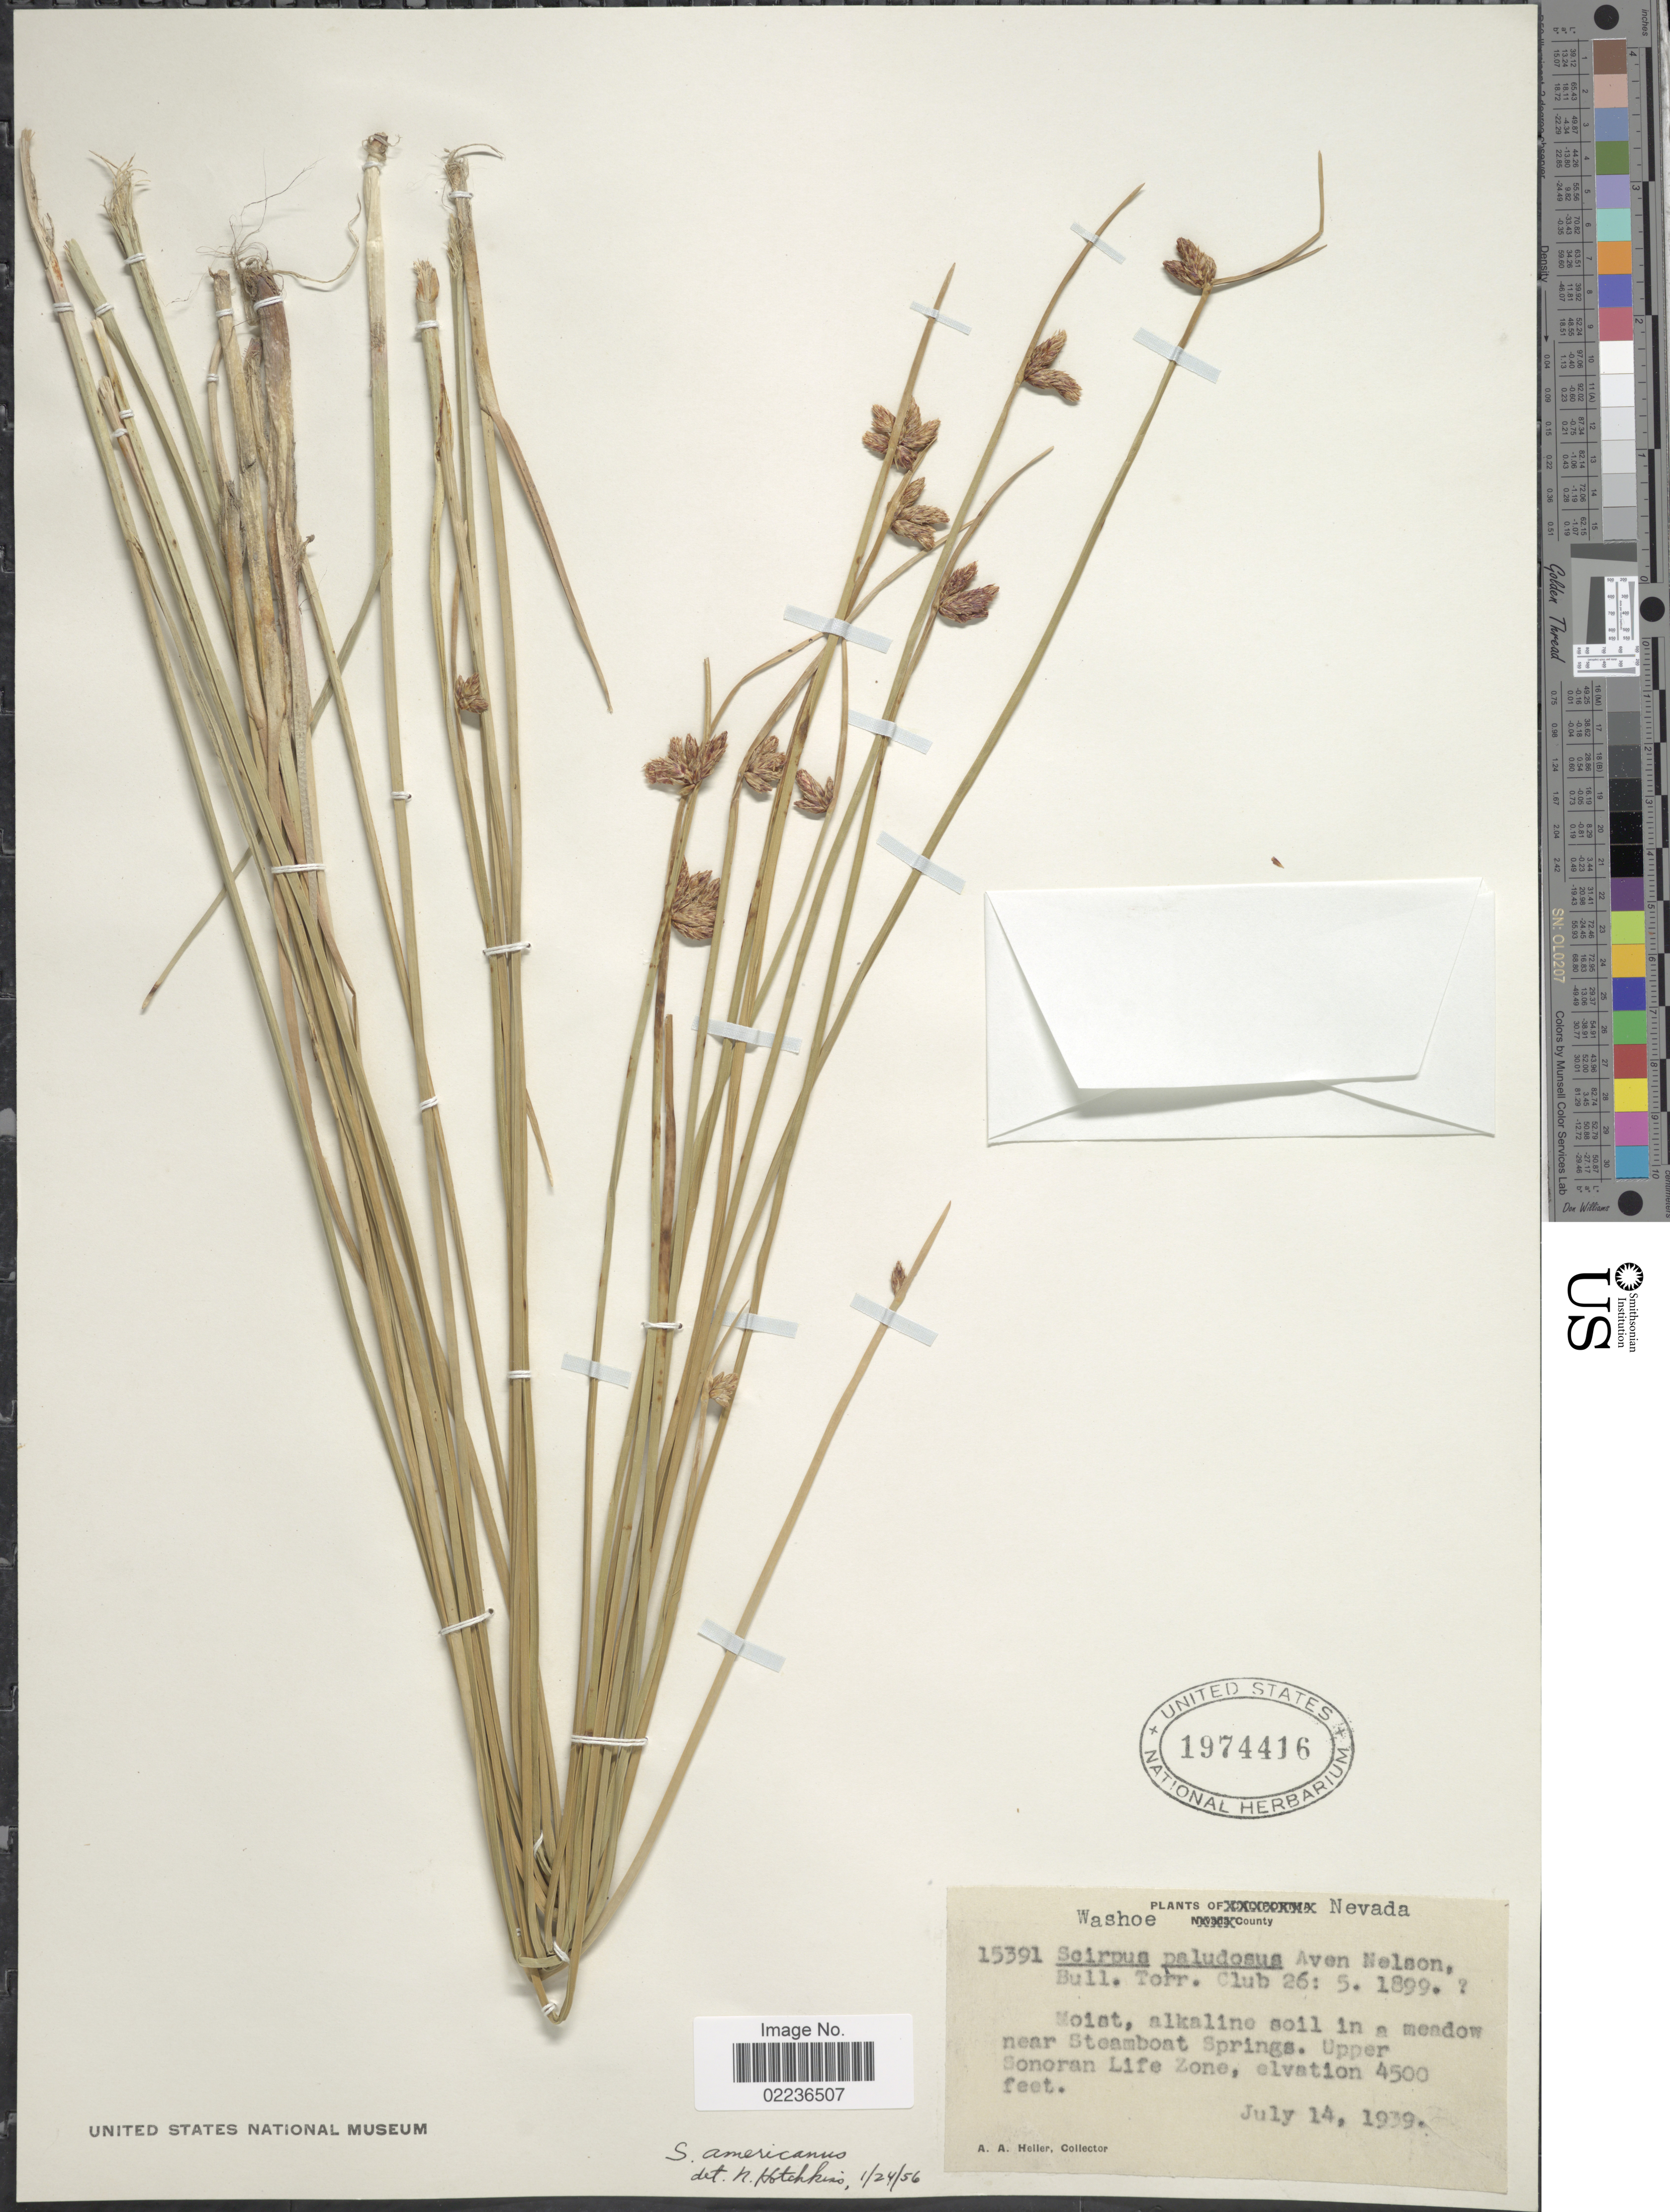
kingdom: Plantae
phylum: Tracheophyta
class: Liliopsida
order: Poales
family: Cyperaceae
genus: Schoenoplectus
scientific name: Schoenoplectus pungens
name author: (Vahl) Palla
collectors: A. A. Heller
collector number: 15391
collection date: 1939-07-14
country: United States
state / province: Nevada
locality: Moist, alkaline soil in a meadow near Steamboat Springs, Upper Sonoran Life Zone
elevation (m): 1372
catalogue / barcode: US 1974416